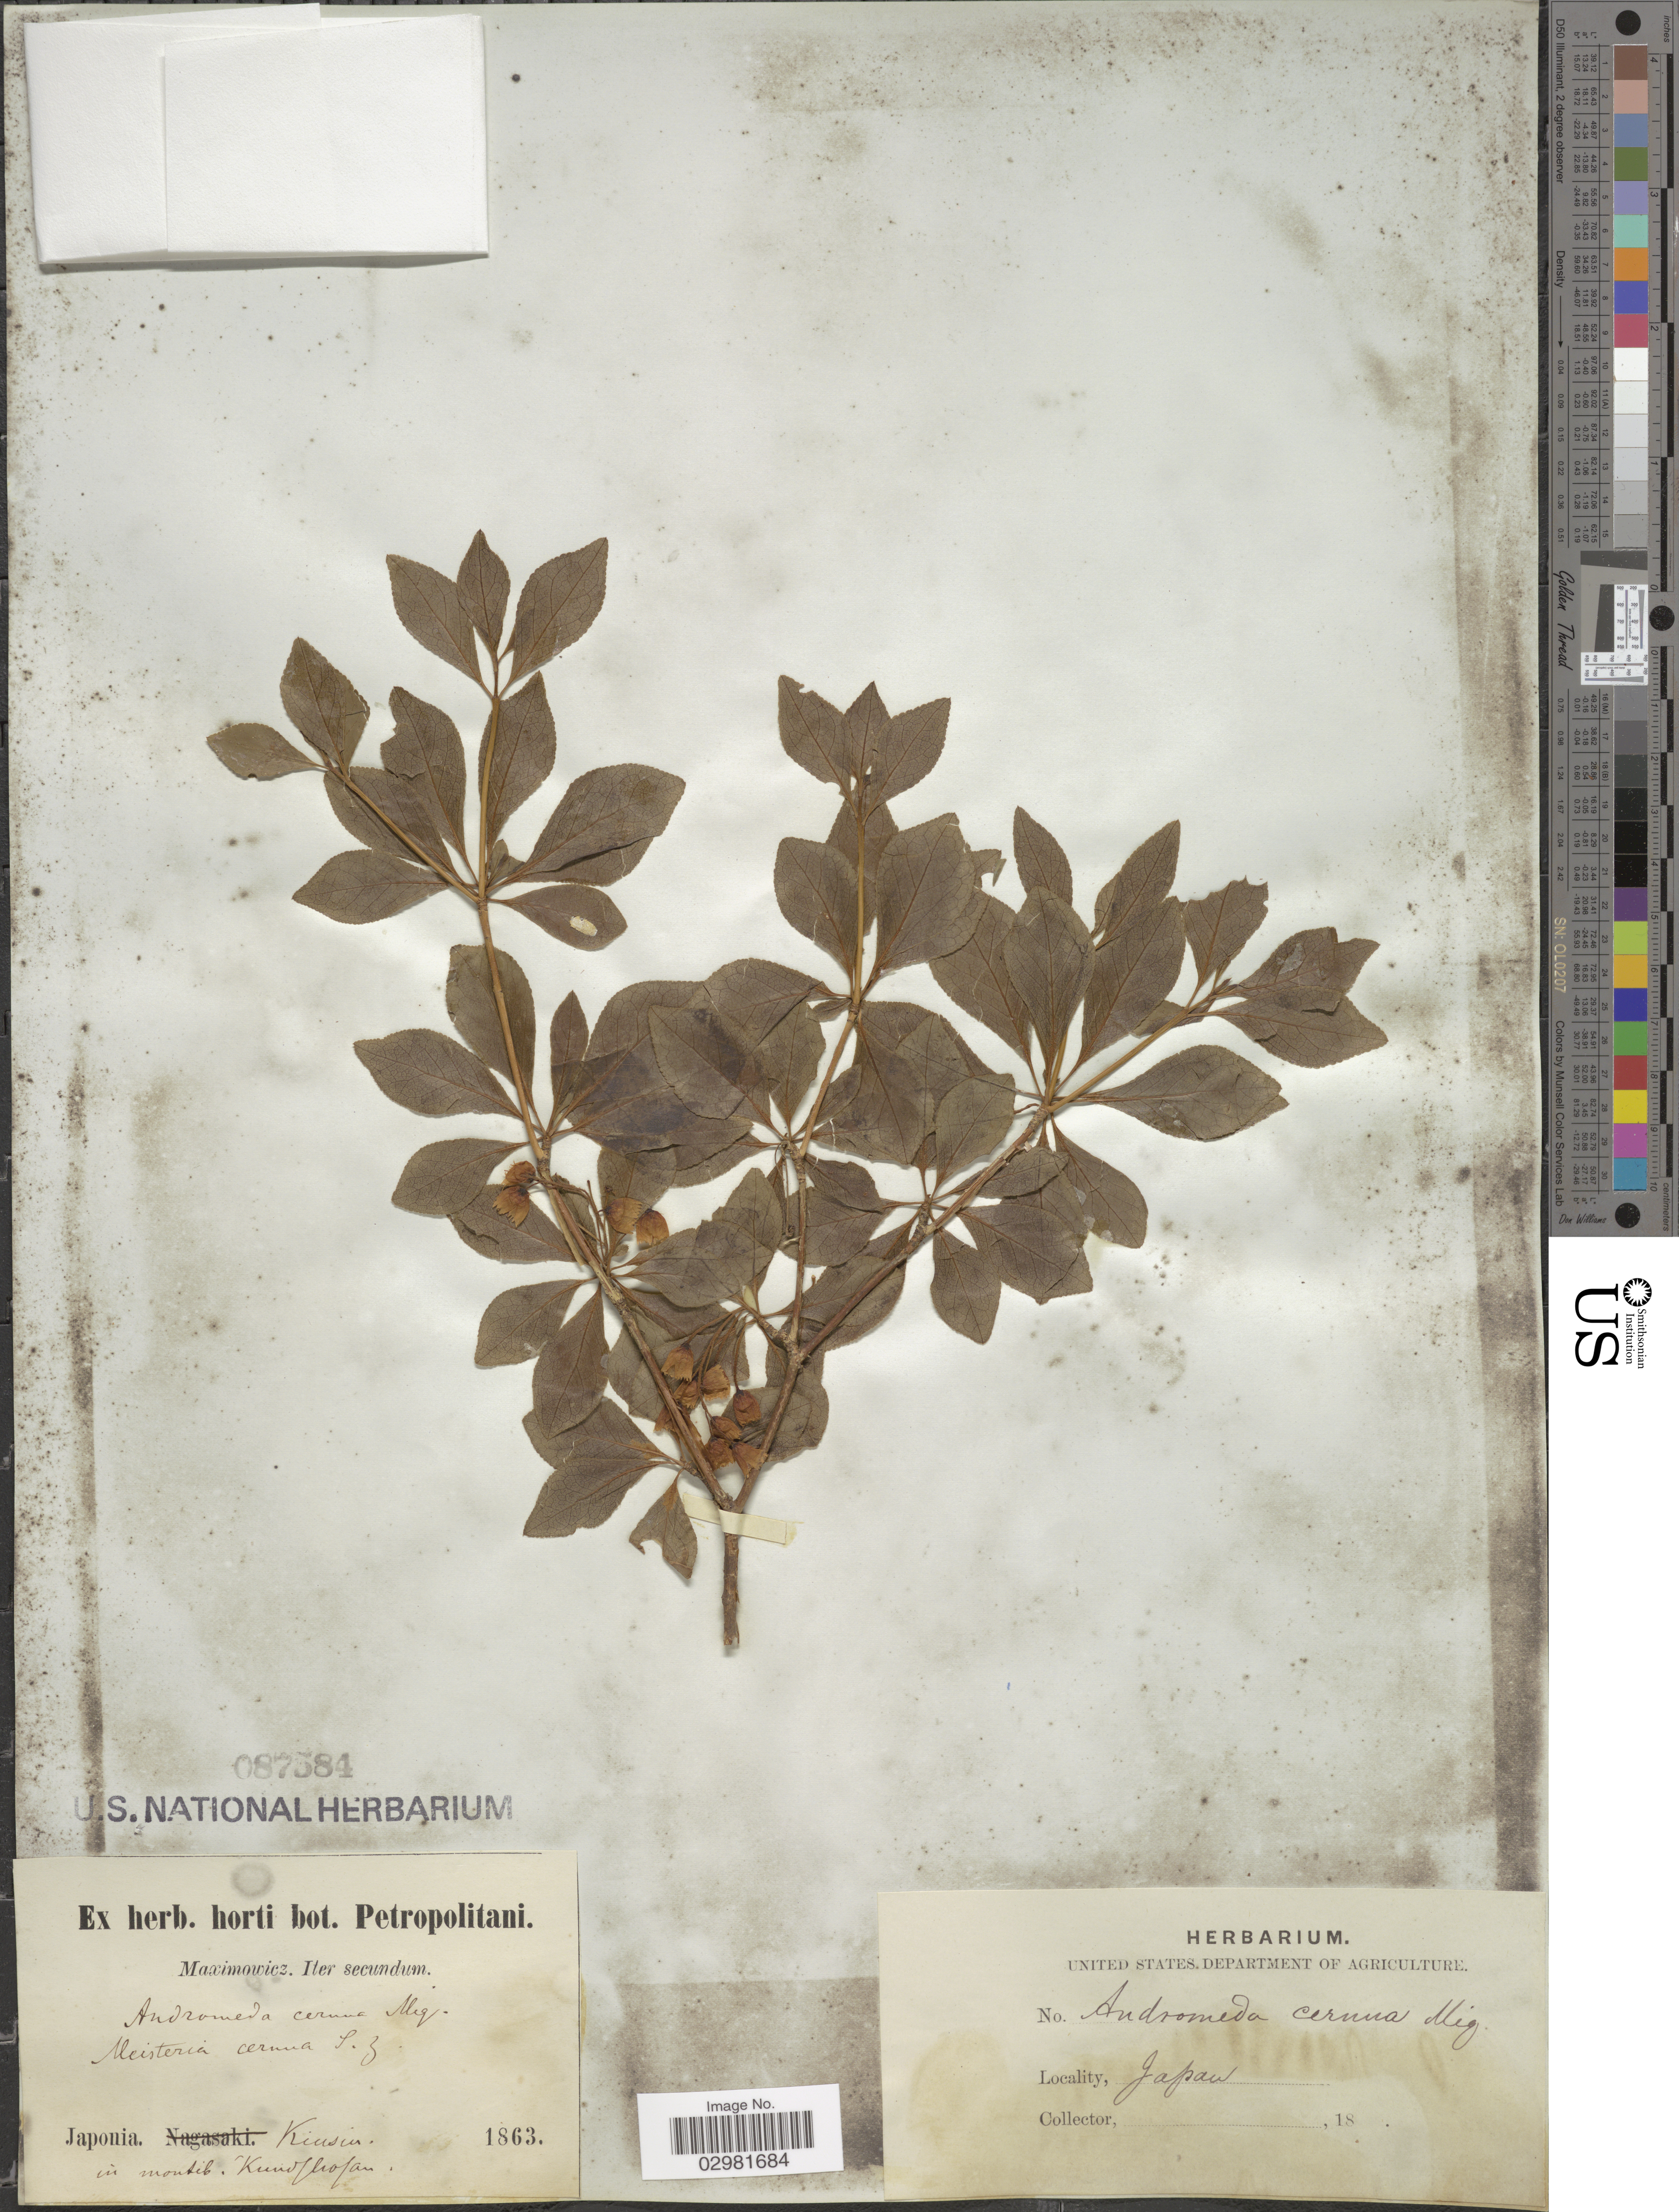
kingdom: Plantae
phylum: Tracheophyta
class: Magnoliopsida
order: Ericales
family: Ericaceae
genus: Enkianthus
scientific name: Enkianthus cernuus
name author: (Siebold & Zucc.) Benth. & Hook. f. ex Makino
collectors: Maximowicz, --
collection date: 1863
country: Japan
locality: Kiusiu, in montib. Kundshosan.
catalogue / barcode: US 87584